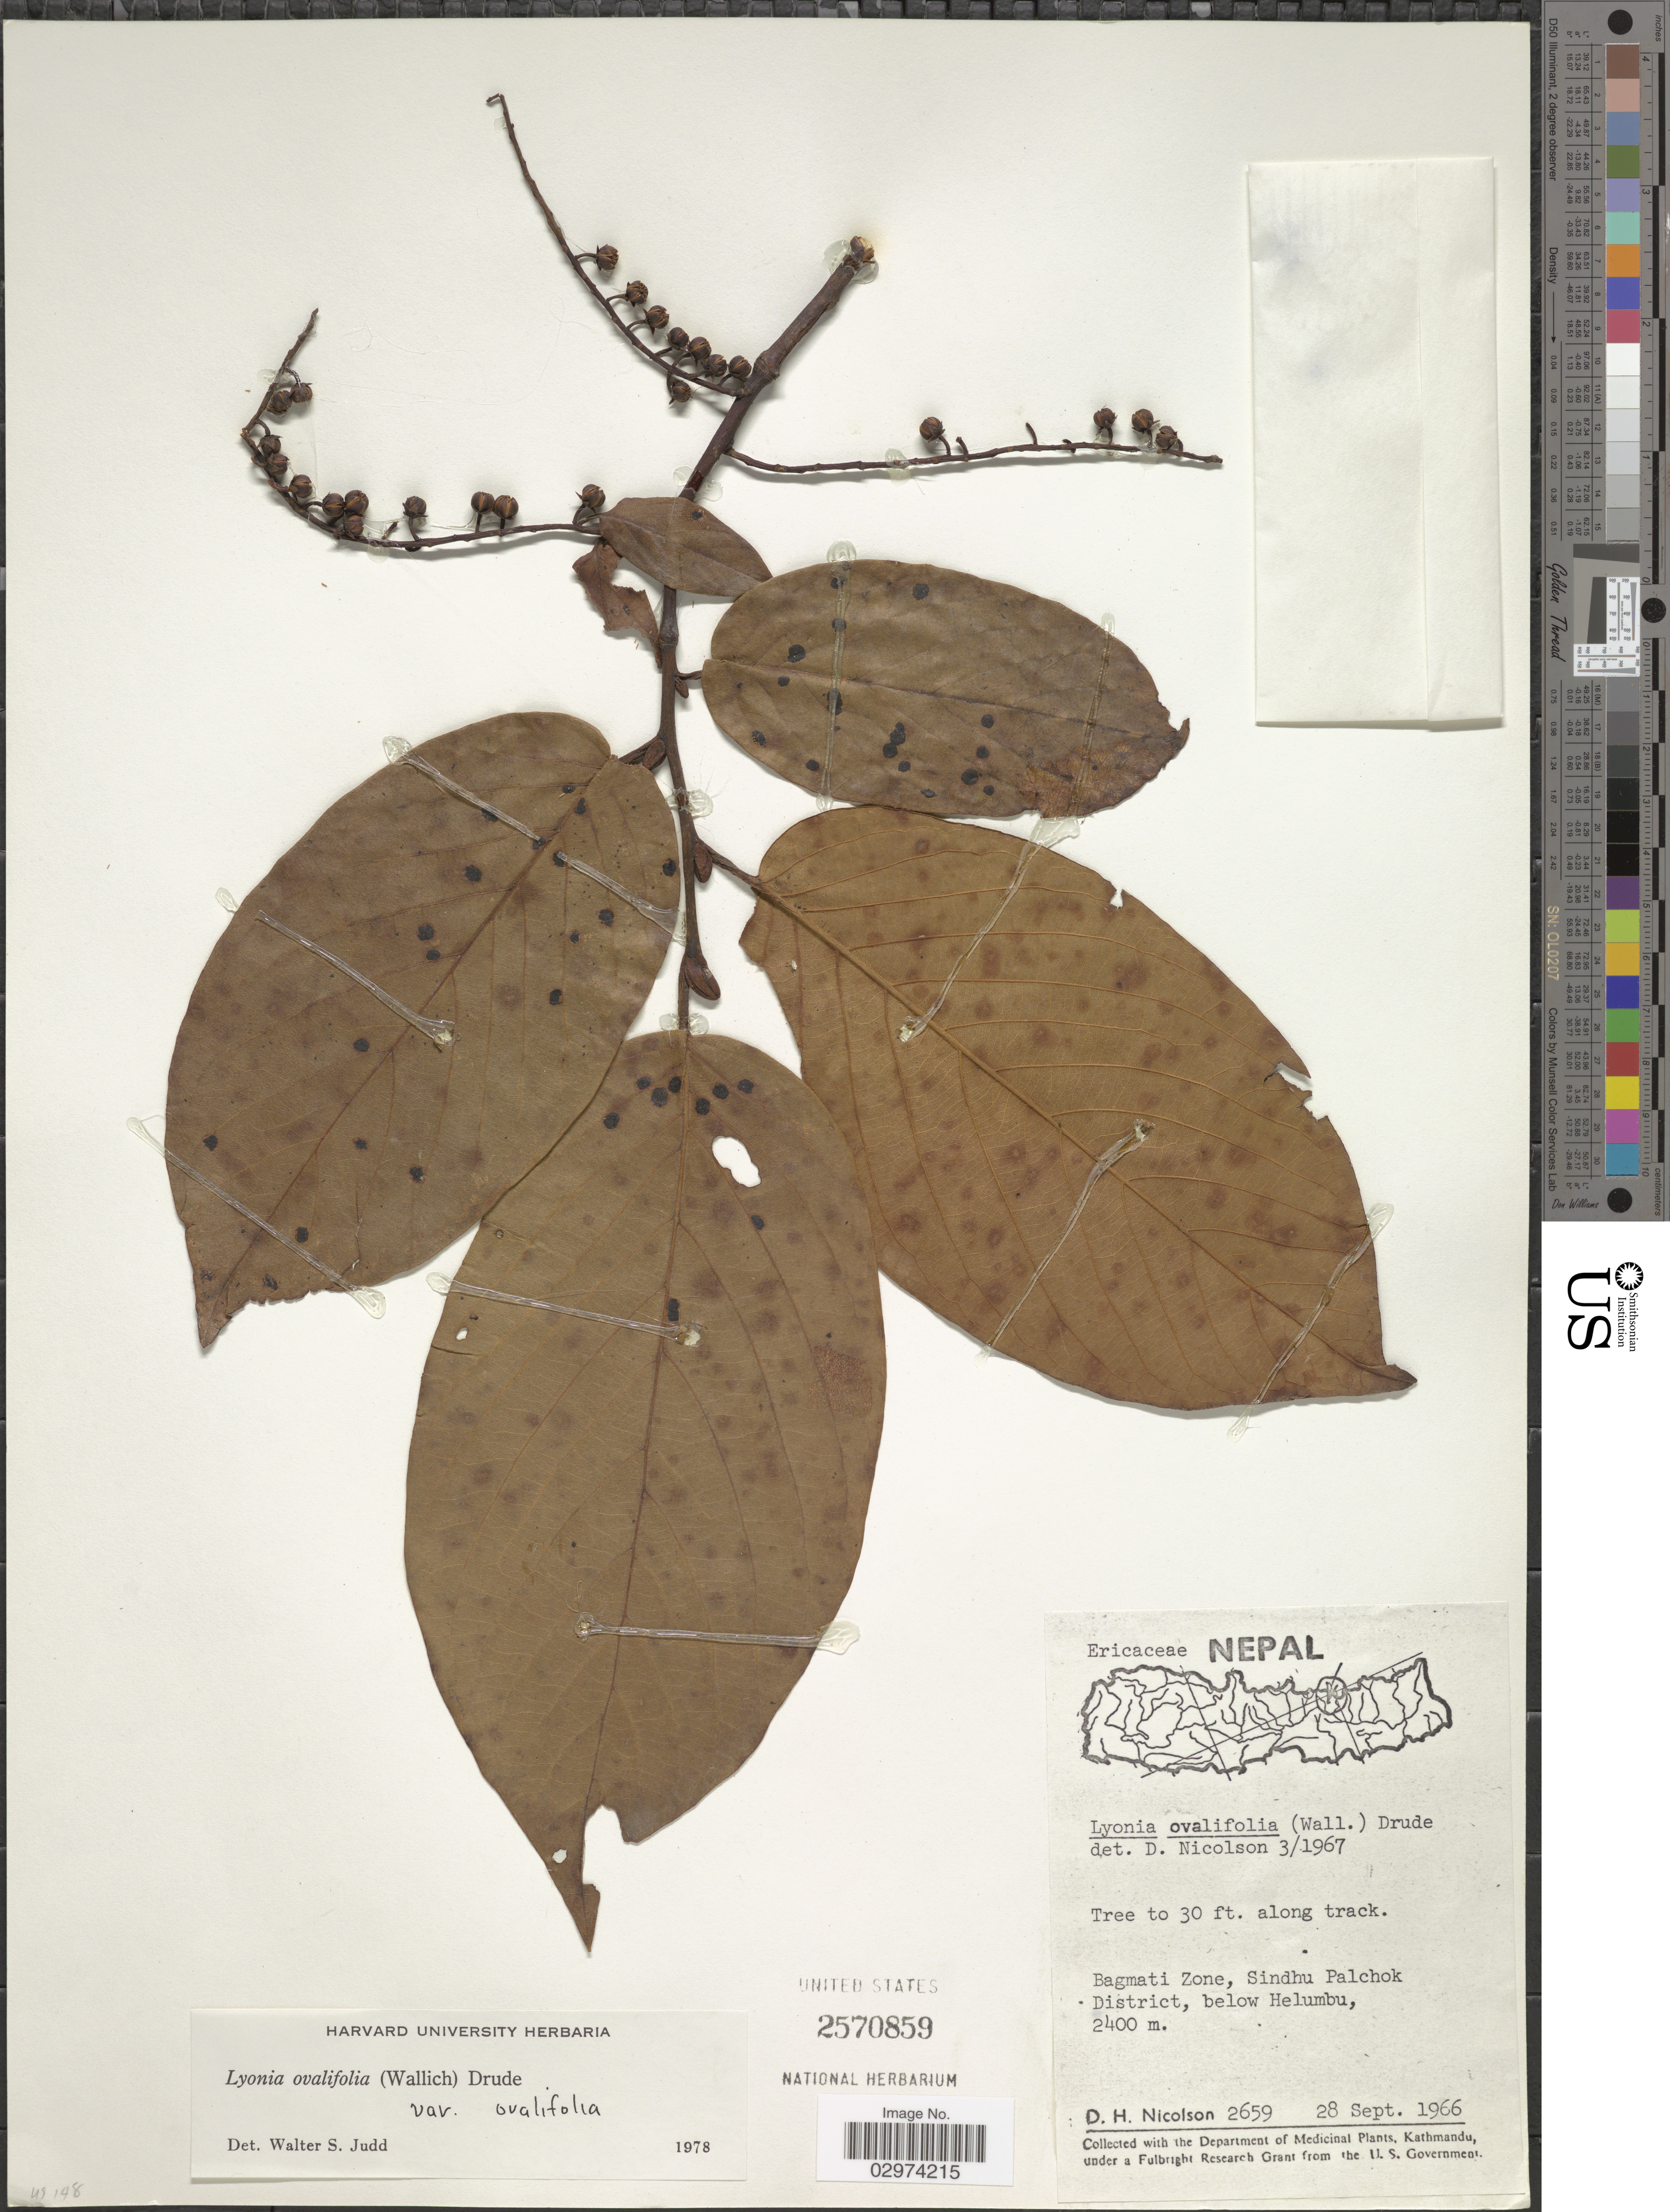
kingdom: Plantae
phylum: Tracheophyta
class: Magnoliopsida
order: Ericales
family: Ericaceae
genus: Lyonia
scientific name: Lyonia ovalifolia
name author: (Wall.) Drude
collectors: D. H. Nicolson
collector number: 2659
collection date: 1966-09-28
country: Nepal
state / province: Bagmati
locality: Bagmati Zone, Sindhu Palchok District, below Helumbu.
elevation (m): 2400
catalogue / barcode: US 2570859